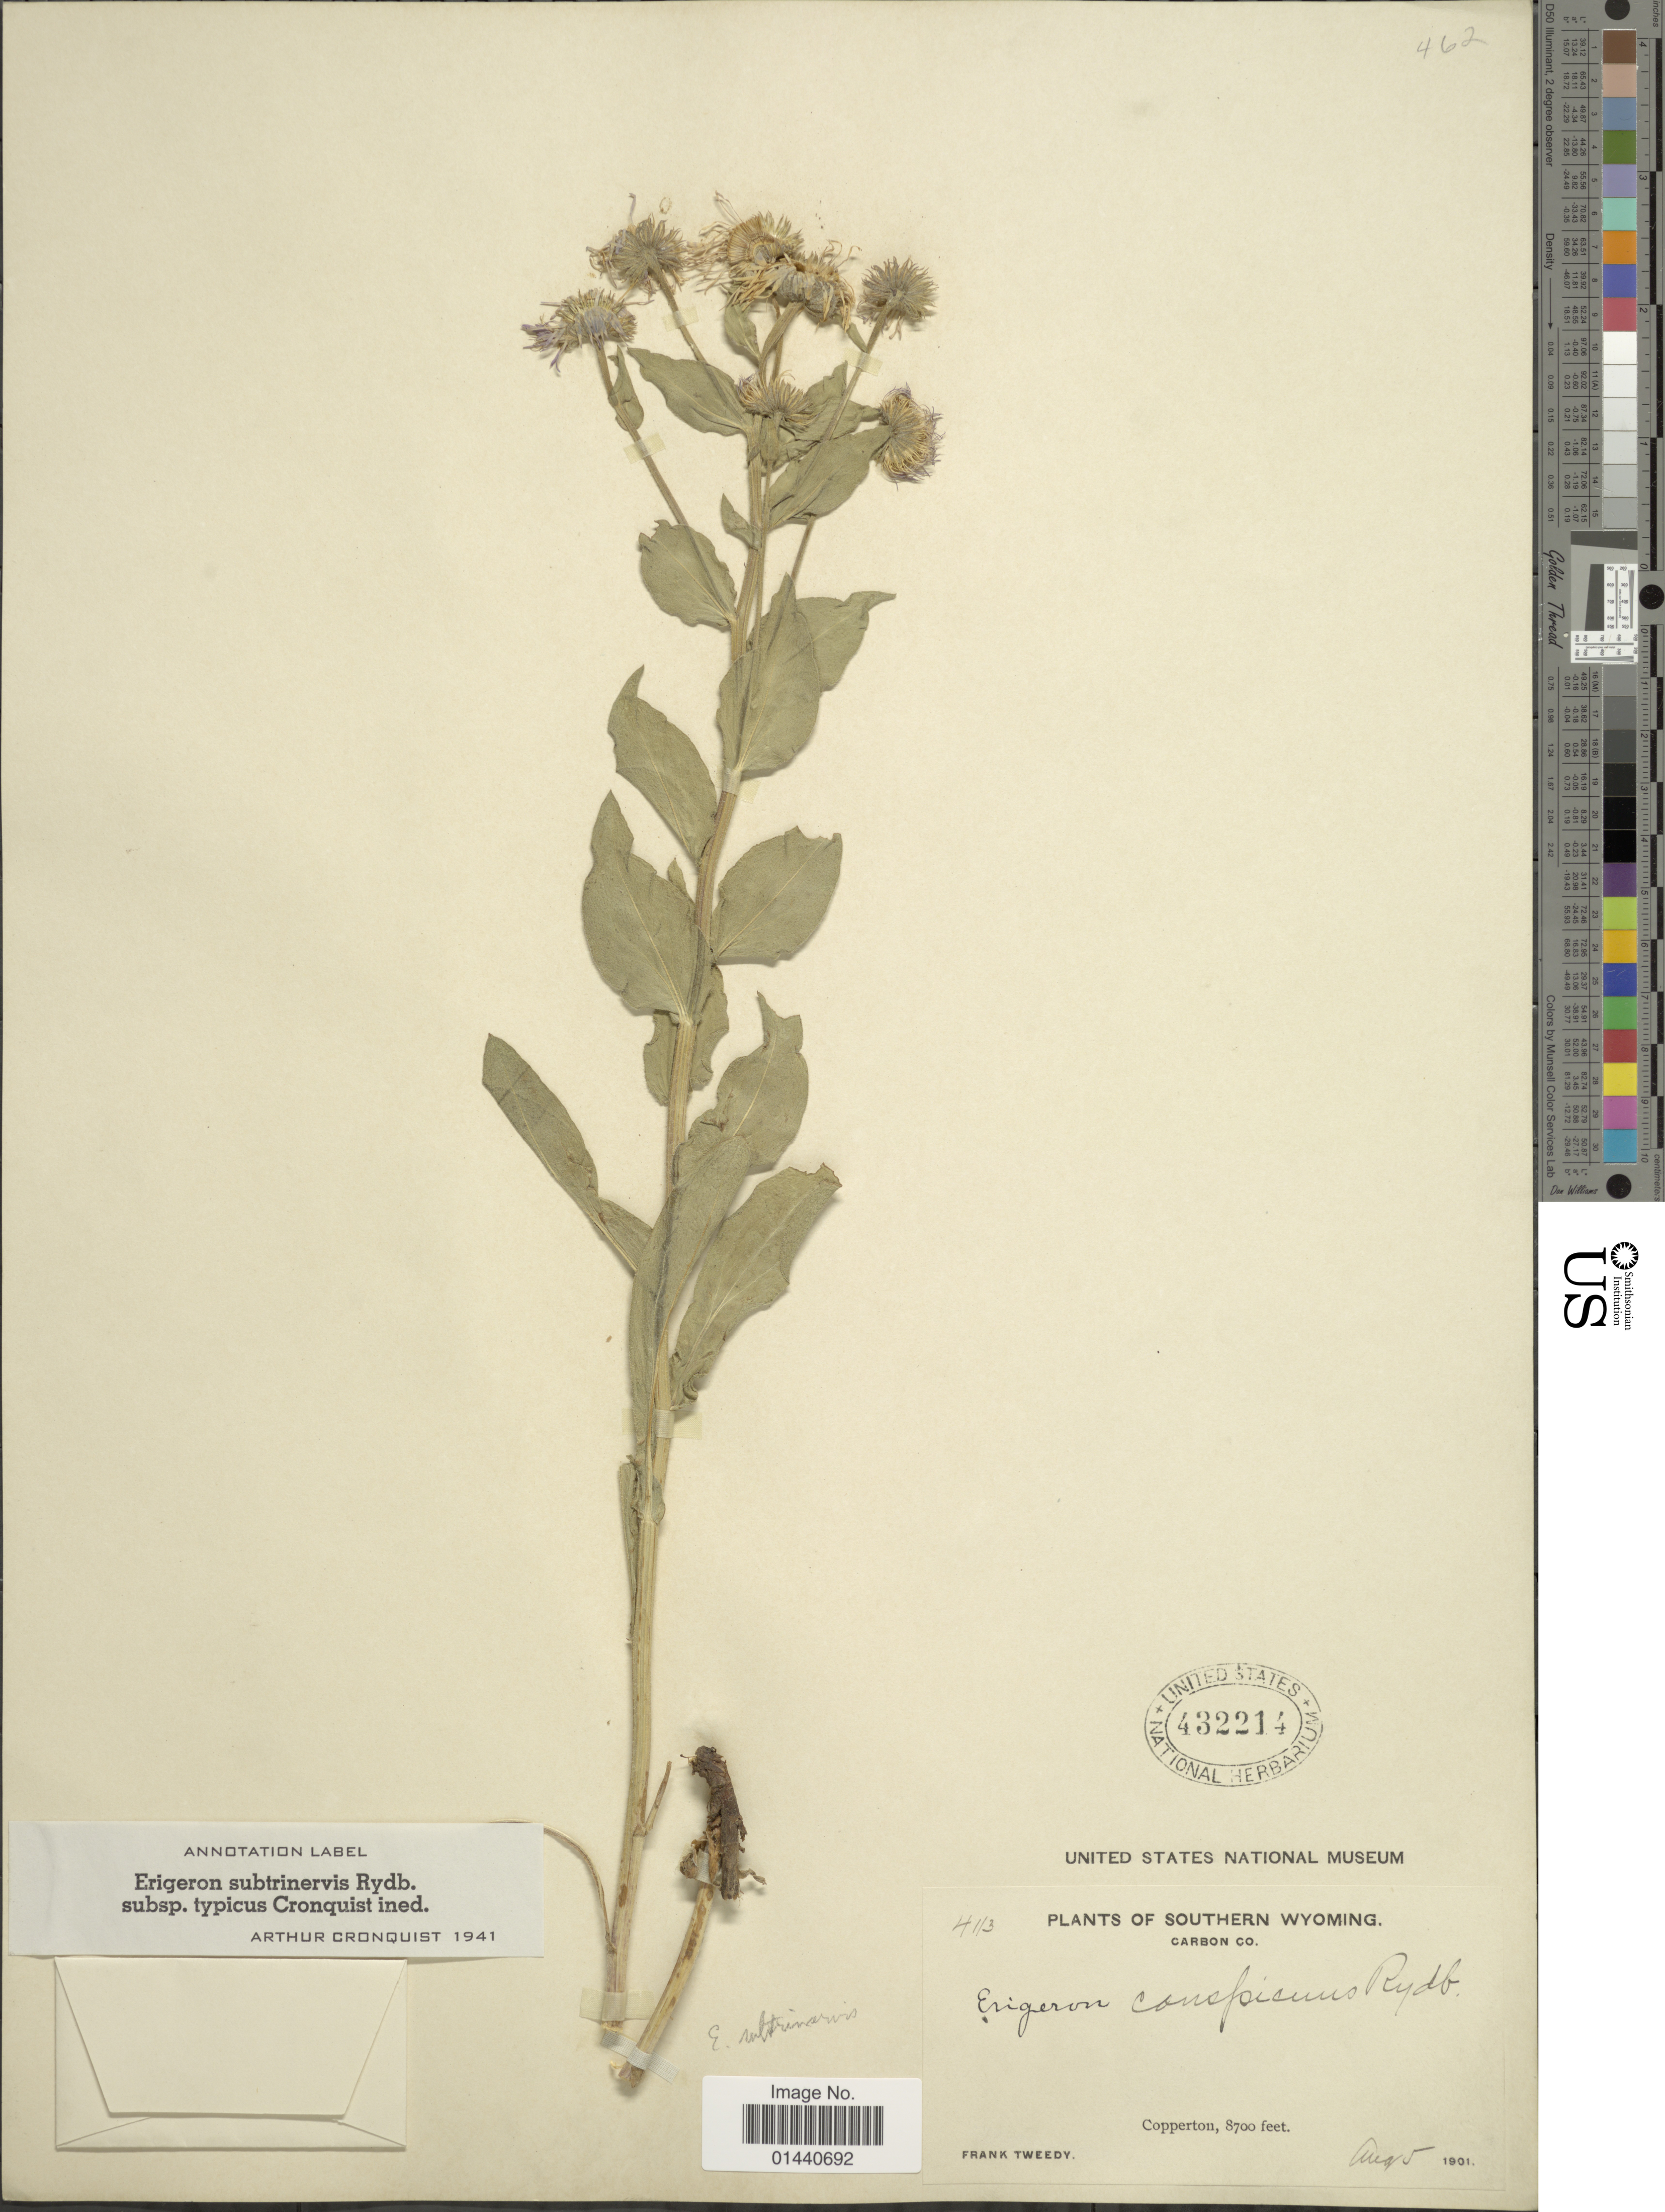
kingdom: Plantae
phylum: Tracheophyta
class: Magnoliopsida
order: Asterales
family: Asteraceae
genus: Erigeron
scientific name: Erigeron subtrinervis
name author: Rydb. ex Porter & Britton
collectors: F. Tweedy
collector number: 4113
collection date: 1901-08-05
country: United States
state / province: Wyoming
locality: Southern Wyoming. Carbon Co. Copperton.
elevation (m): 2652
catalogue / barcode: US 432214